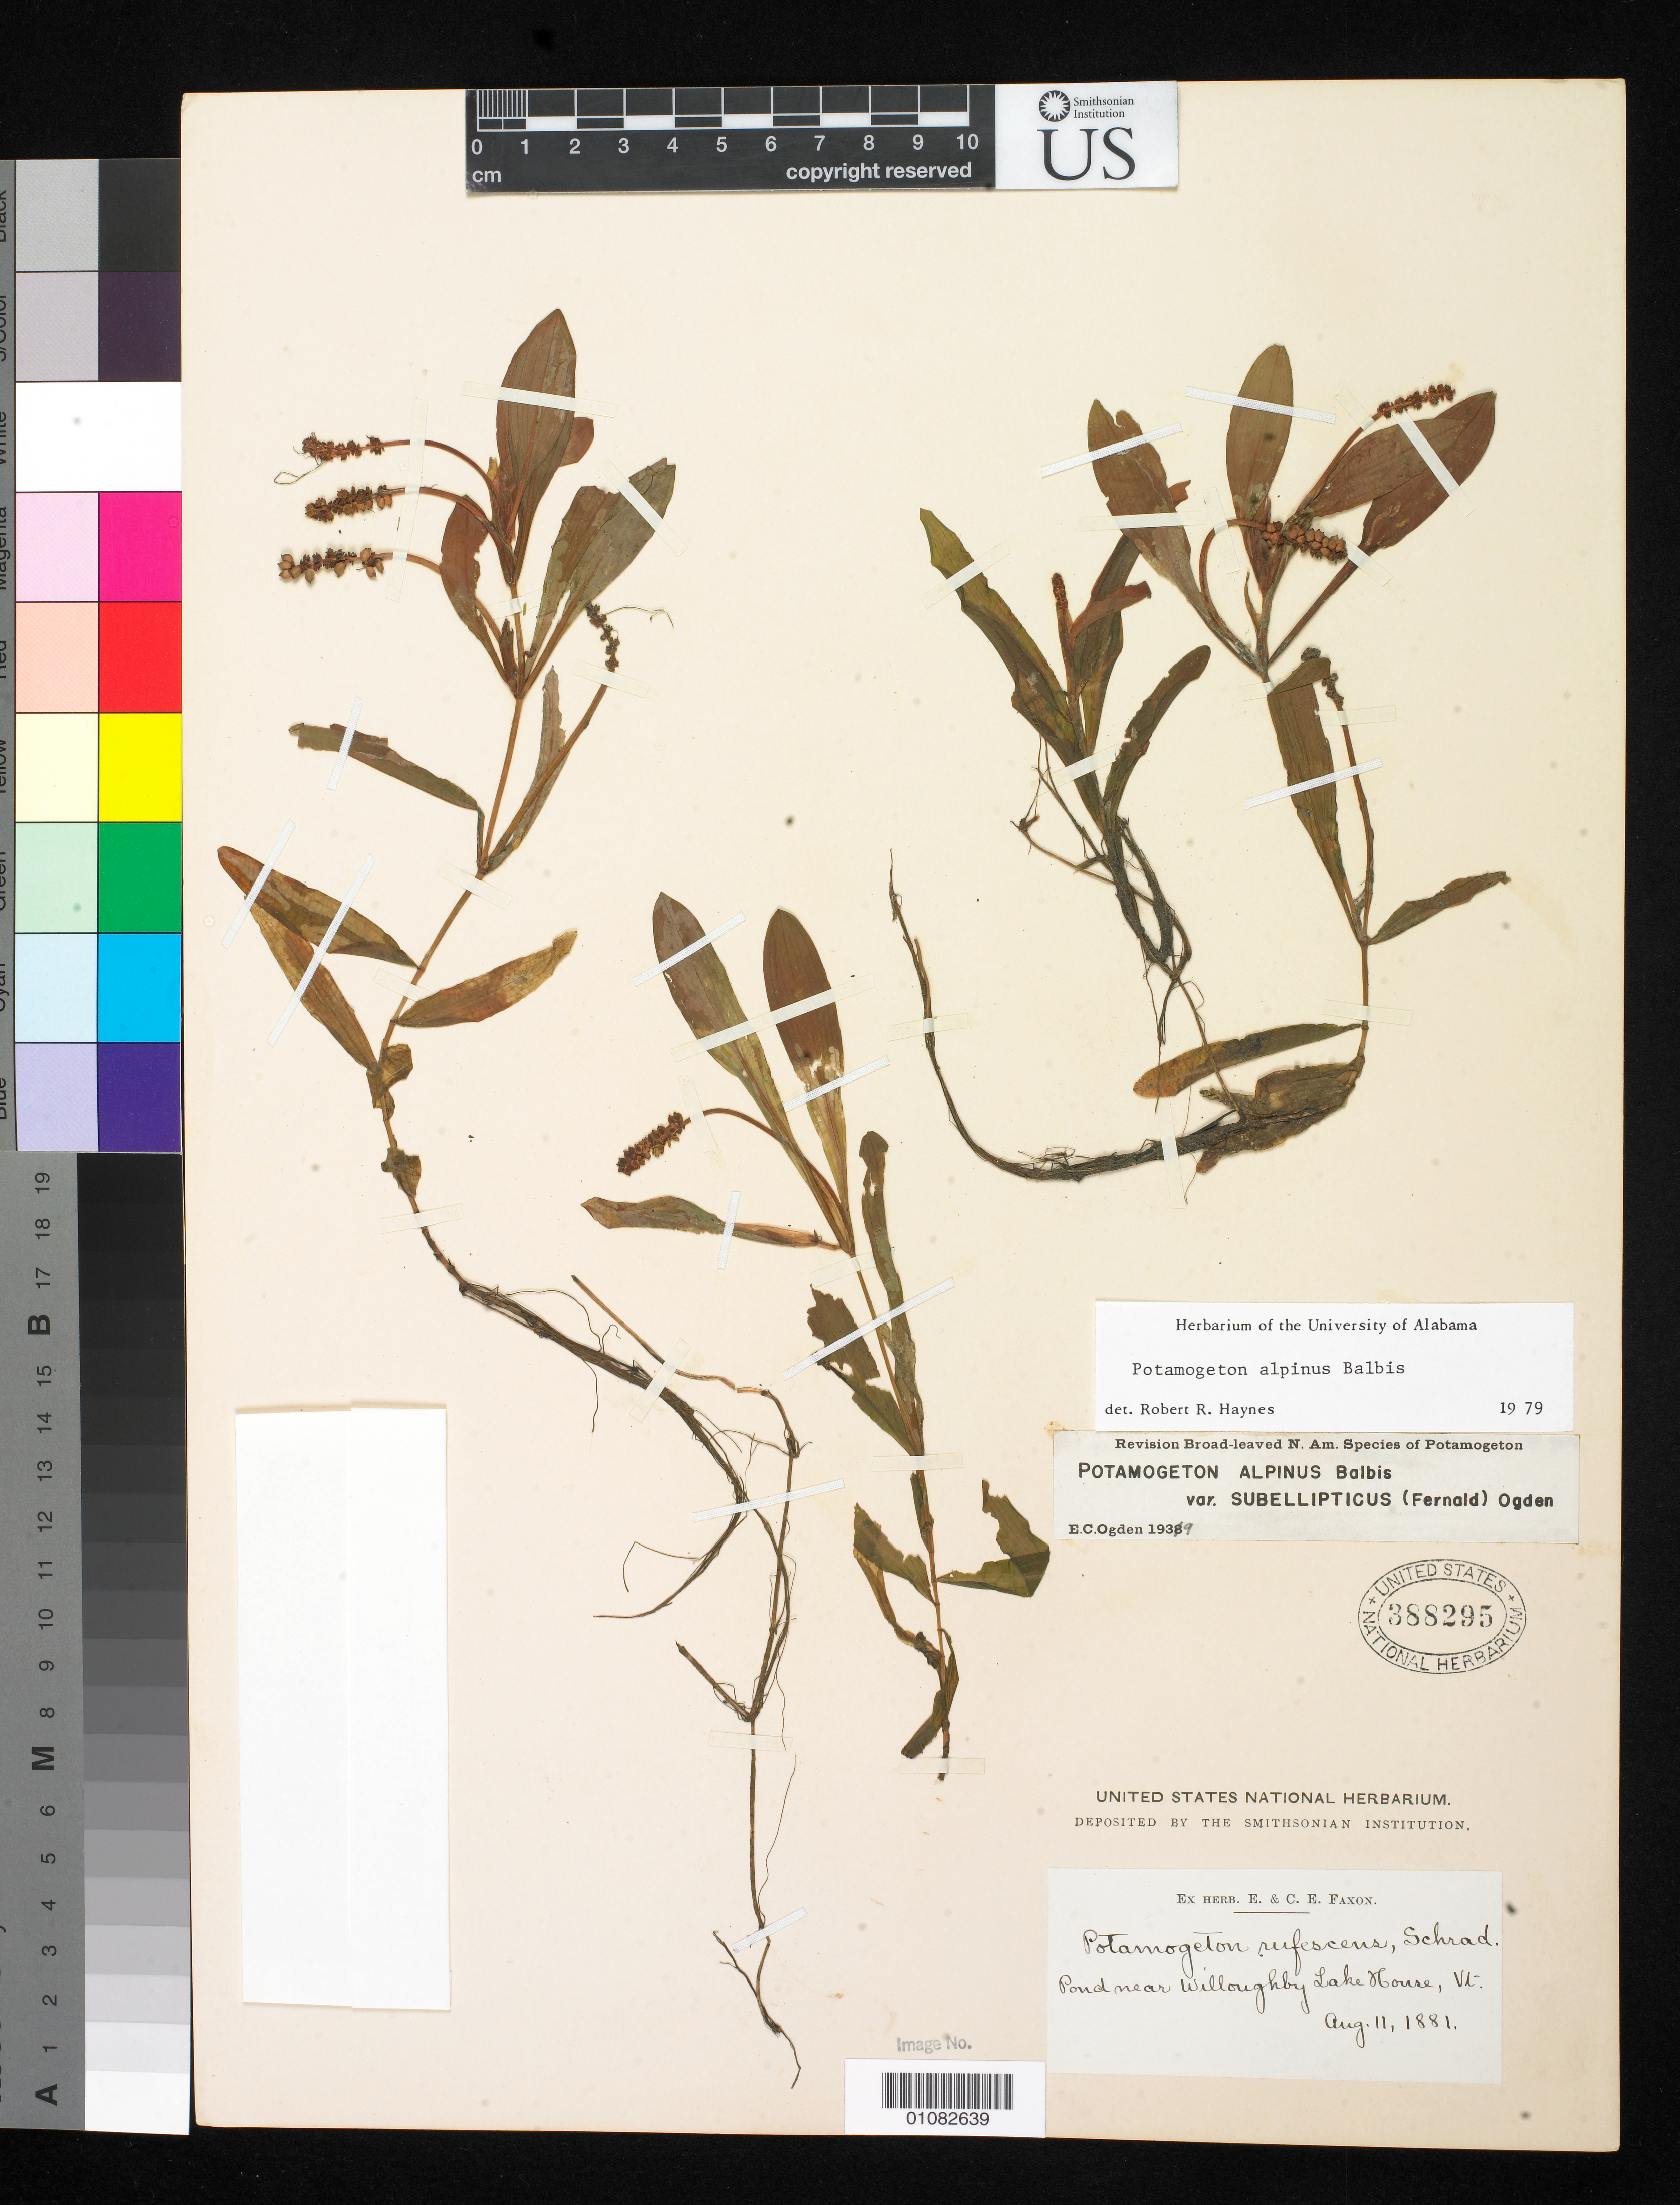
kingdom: Plantae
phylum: Tracheophyta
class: Liliopsida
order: Alismatales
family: Potamogetonaceae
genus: Potamogeton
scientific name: Potamogeton alpinus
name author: Balb.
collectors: ex herb. E. & C.E. Faxon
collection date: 1881-08-11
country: United States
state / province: Vermont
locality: pond near Willoughby Lake House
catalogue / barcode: US 388295